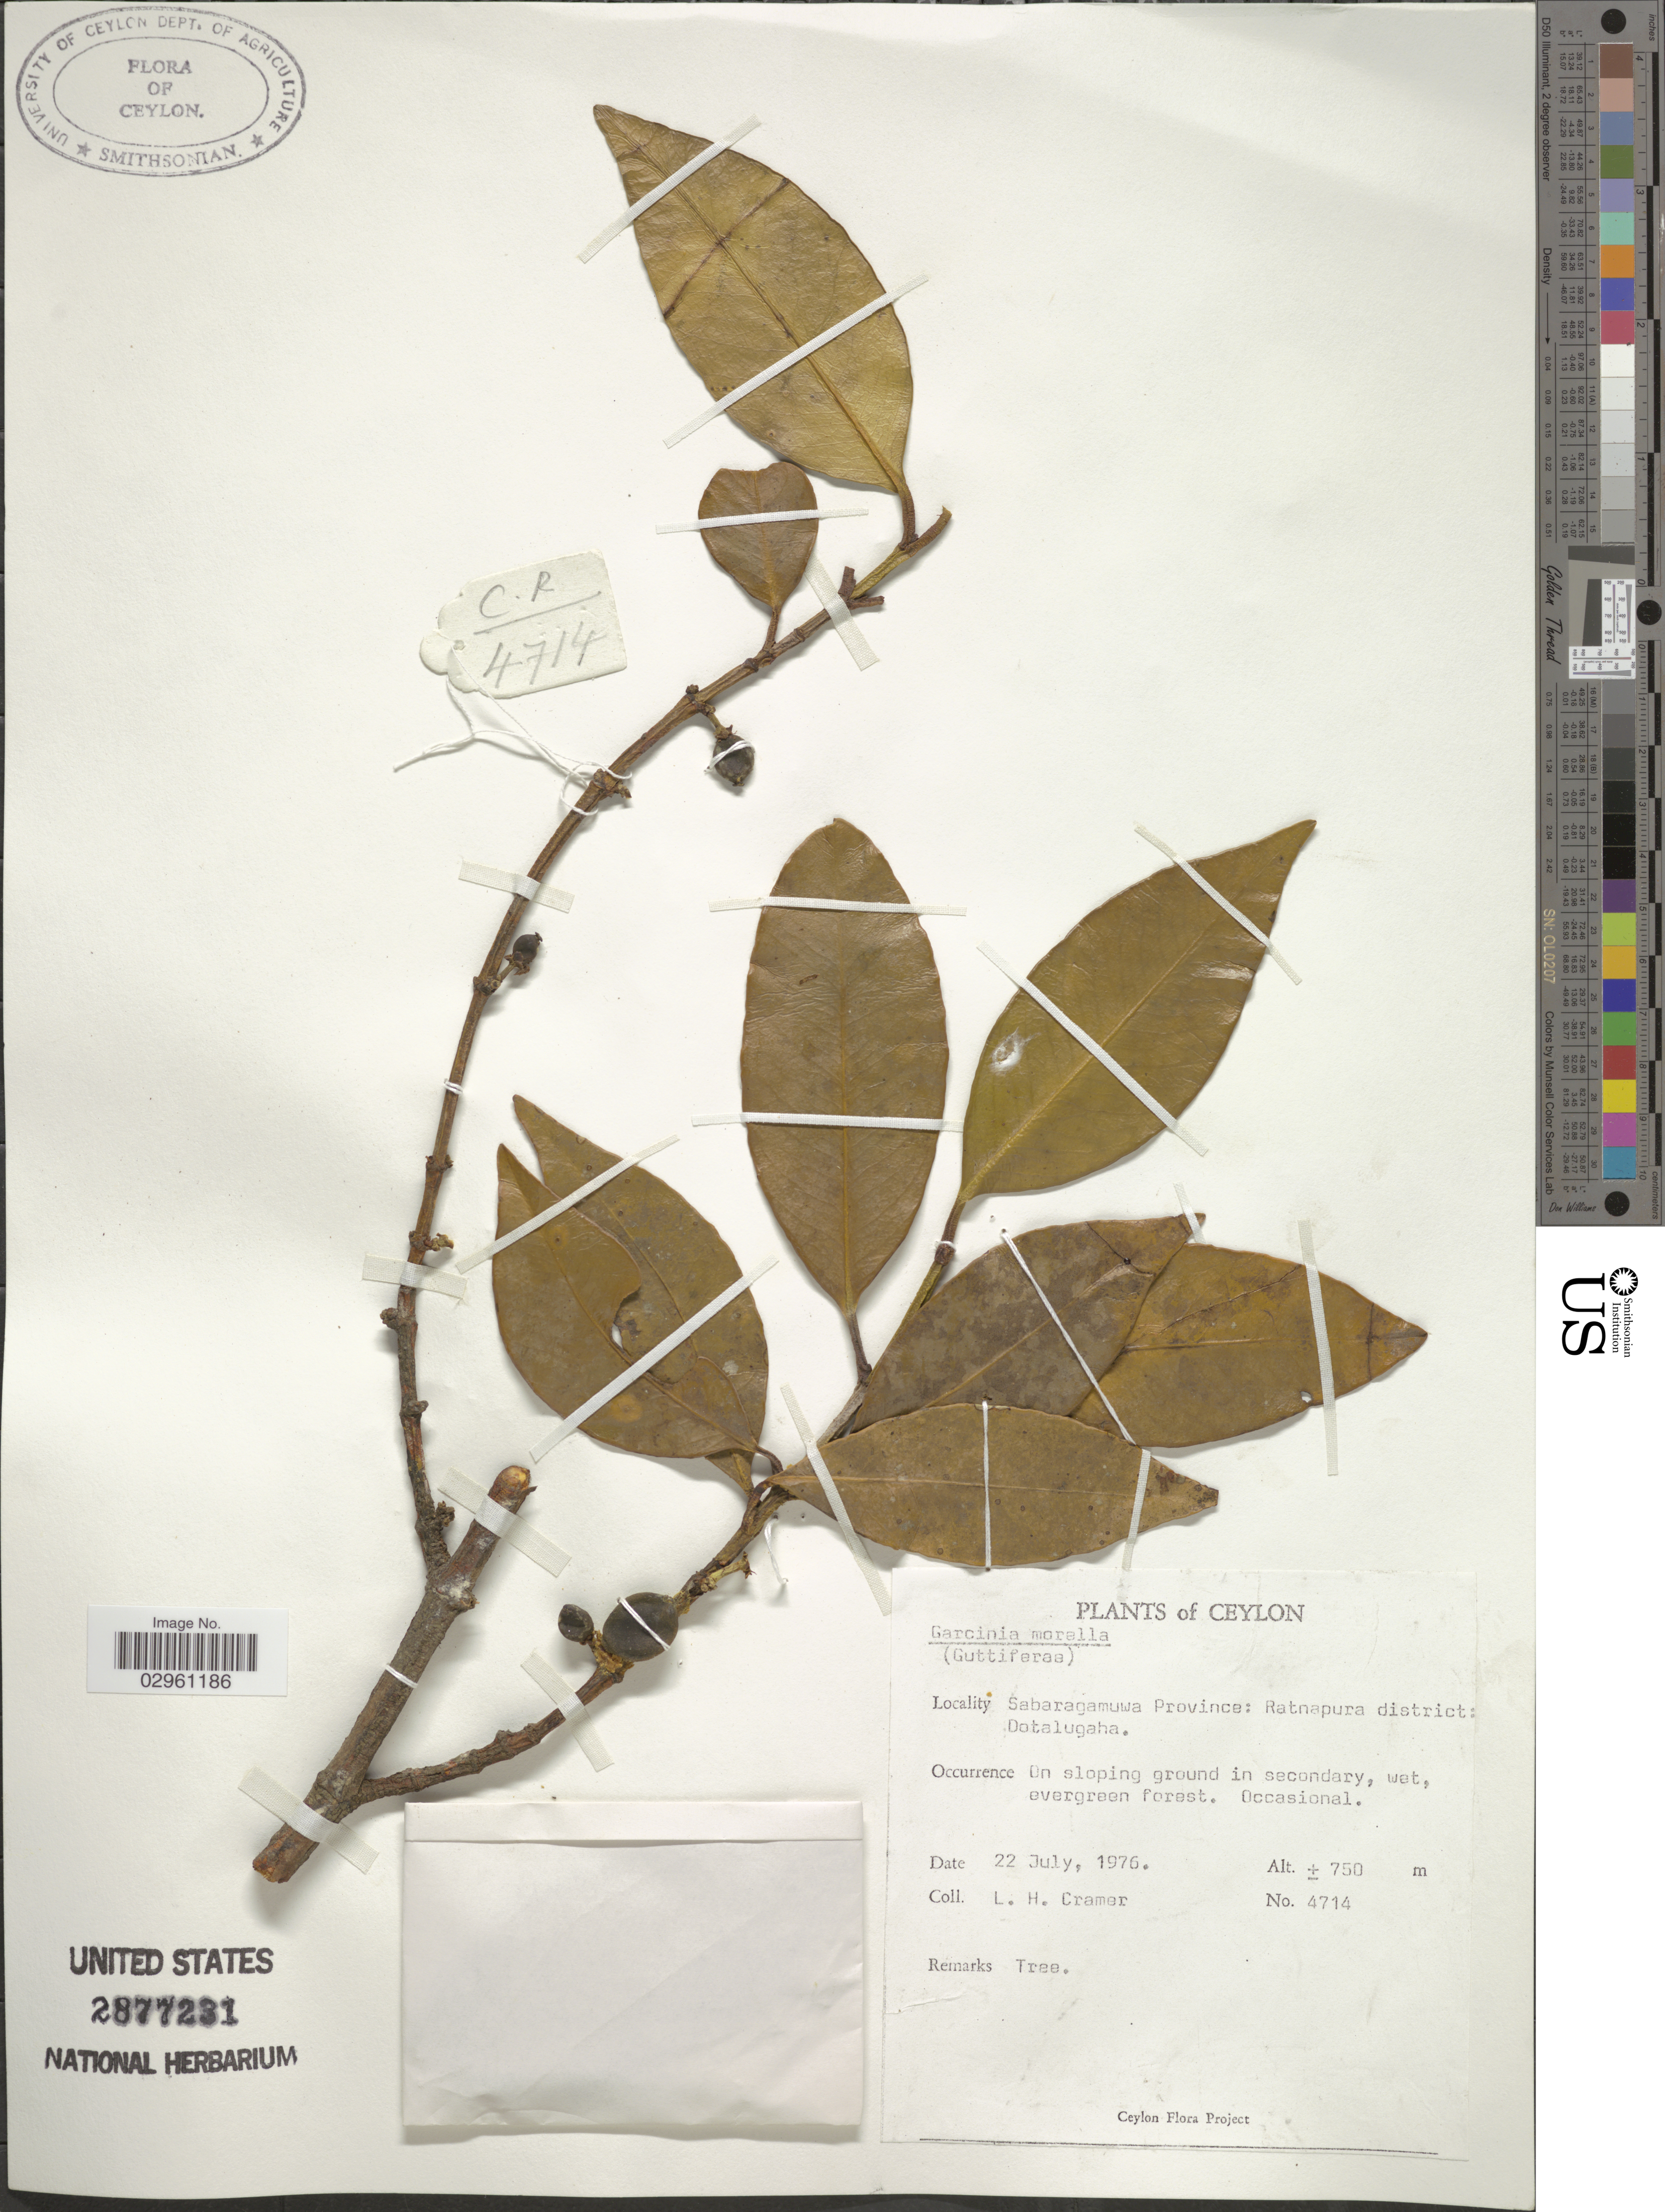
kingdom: Plantae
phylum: Tracheophyta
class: Magnoliopsida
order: Malpighiales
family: Clusiaceae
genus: Garcinia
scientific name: Garcinia morella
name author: (Gaertn.) Desr.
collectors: L. H. Cramer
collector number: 4714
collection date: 1976-07-22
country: Sri Lanka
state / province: Sabaragamuwa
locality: Ceylon. Ratnapura district: Dotalugaha.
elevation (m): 750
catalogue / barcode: US 2877231